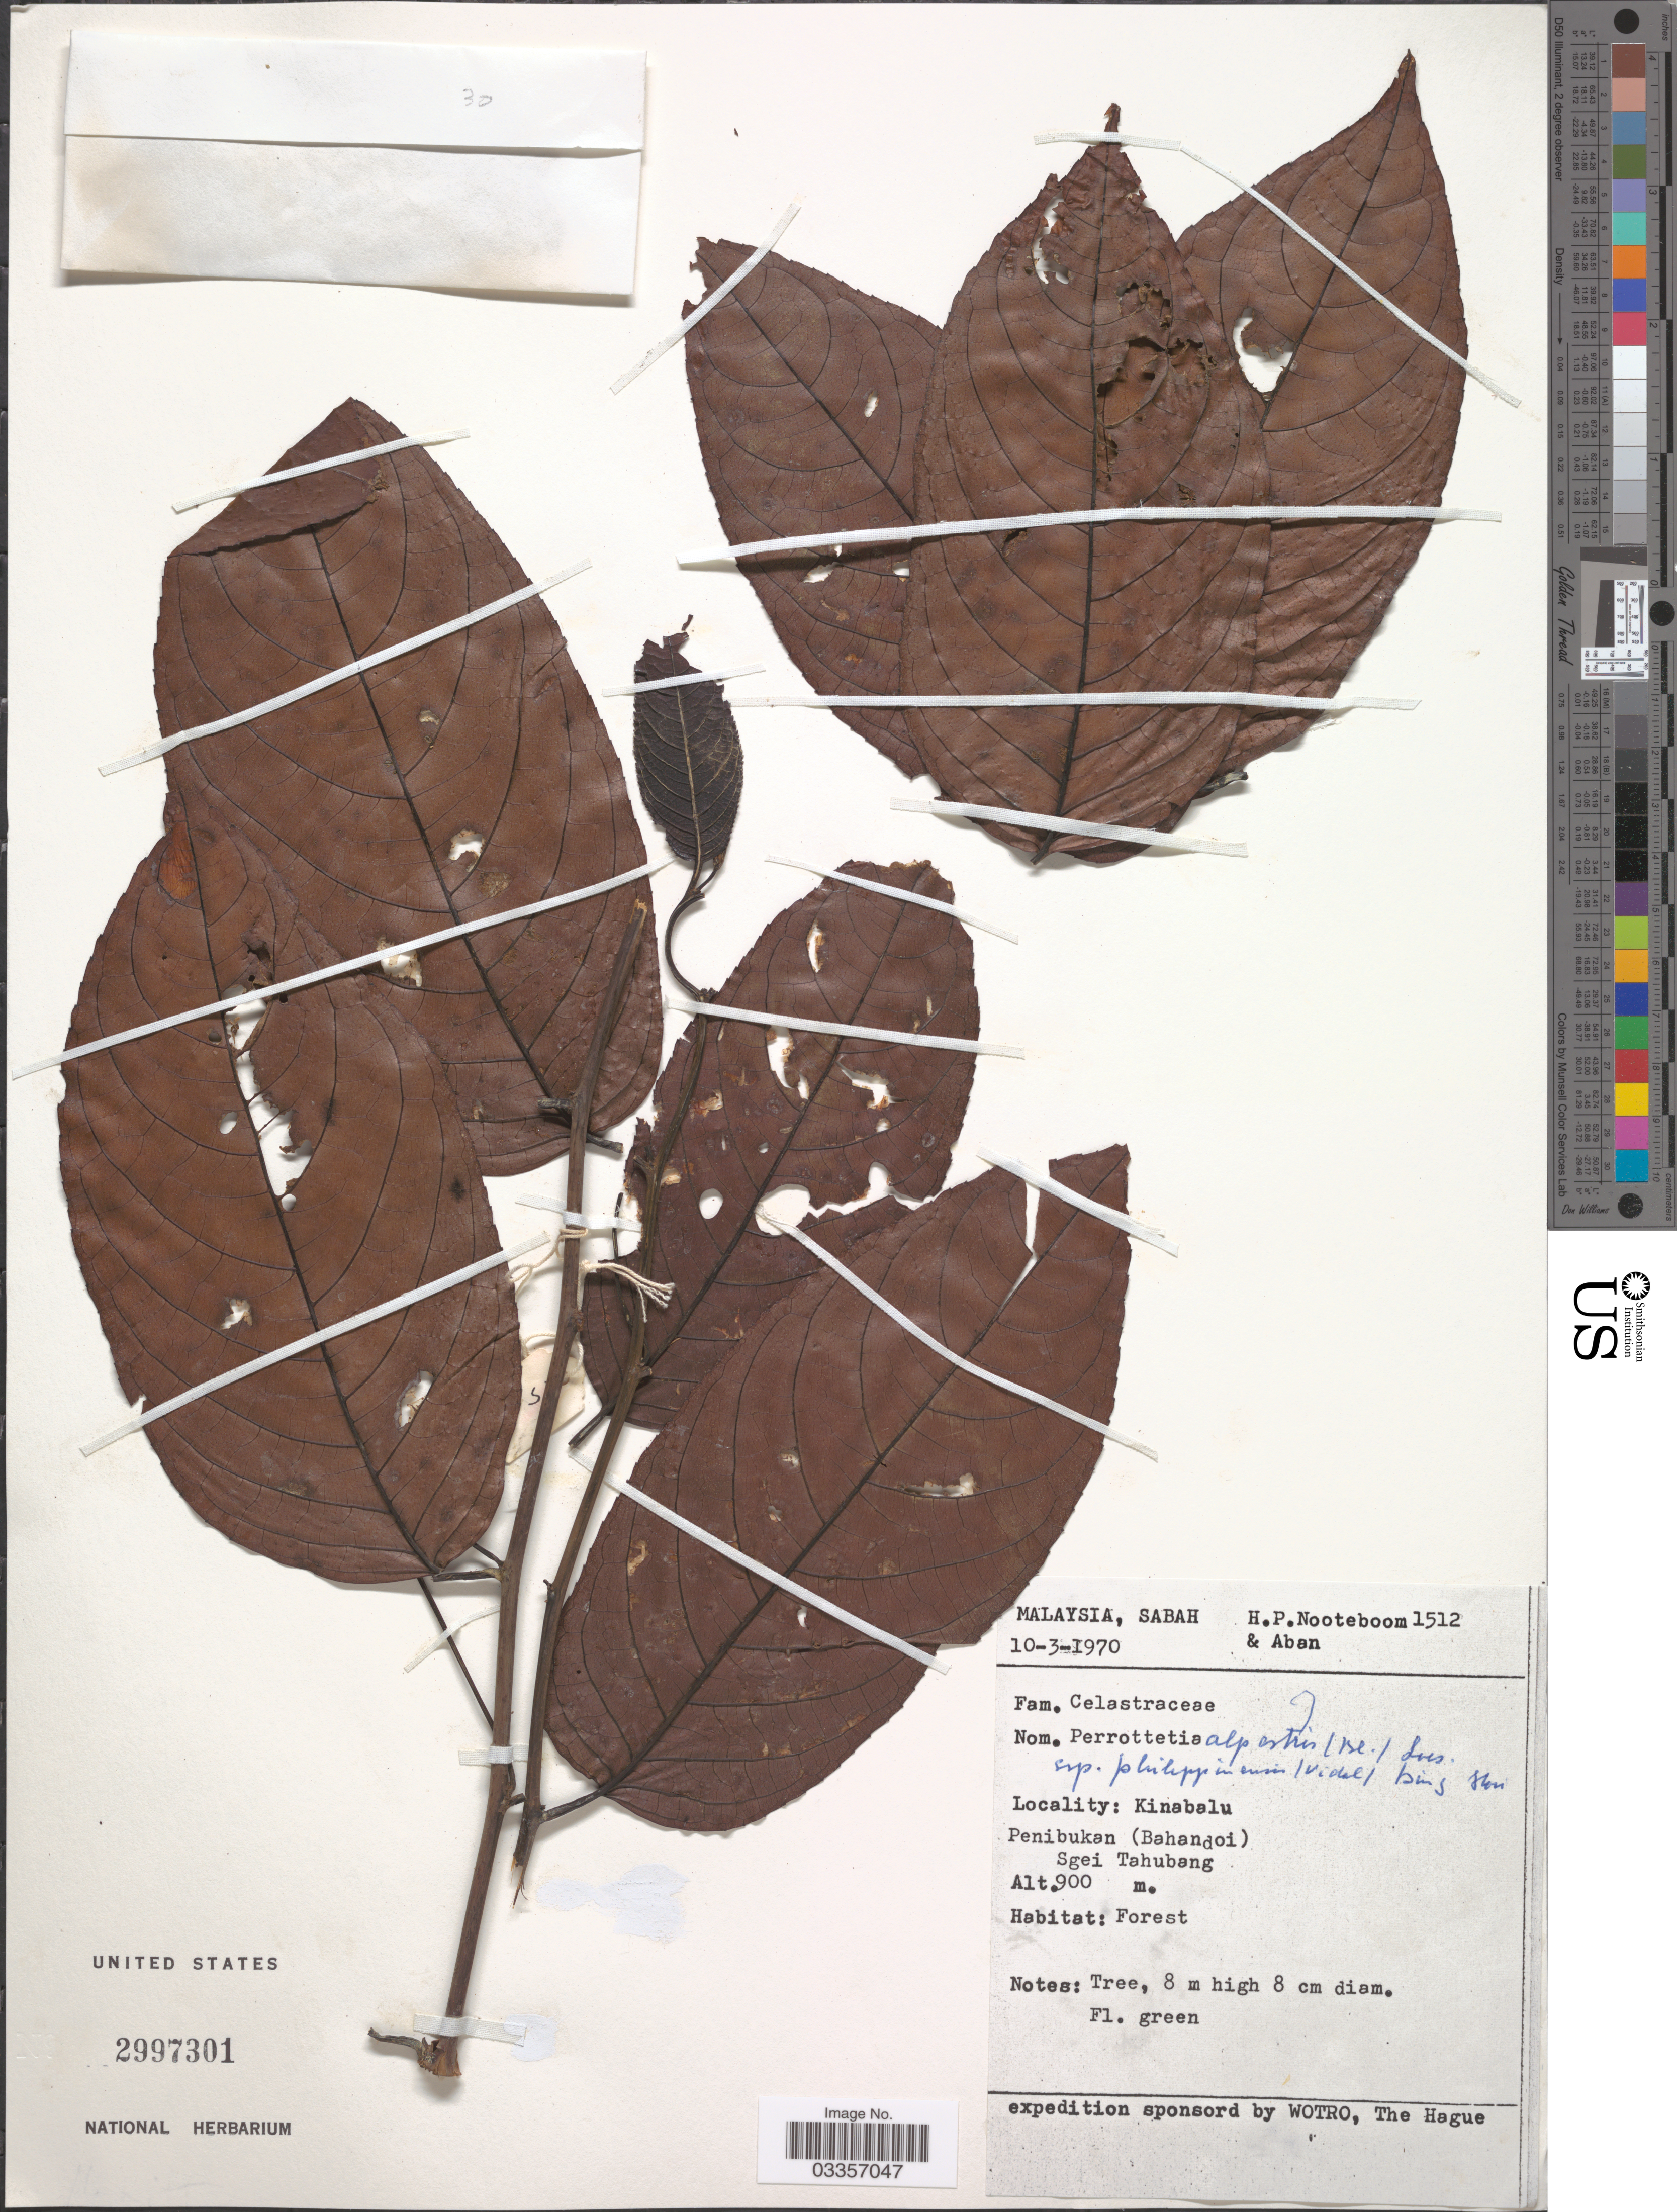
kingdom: Plantae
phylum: Tracheophyta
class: Magnoliopsida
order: Huerteales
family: Dipentodontaceae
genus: Perrottetia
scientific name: Perrottetia alpestris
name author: (Blume) Loes.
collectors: H. P. Nooteboom & -- Aban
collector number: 1512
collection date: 1970-03-10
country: Malaysia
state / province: Sabah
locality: Kinabalu, Penibukan (Bahandoi) Sgei Tahubang.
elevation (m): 900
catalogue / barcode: US 2997301